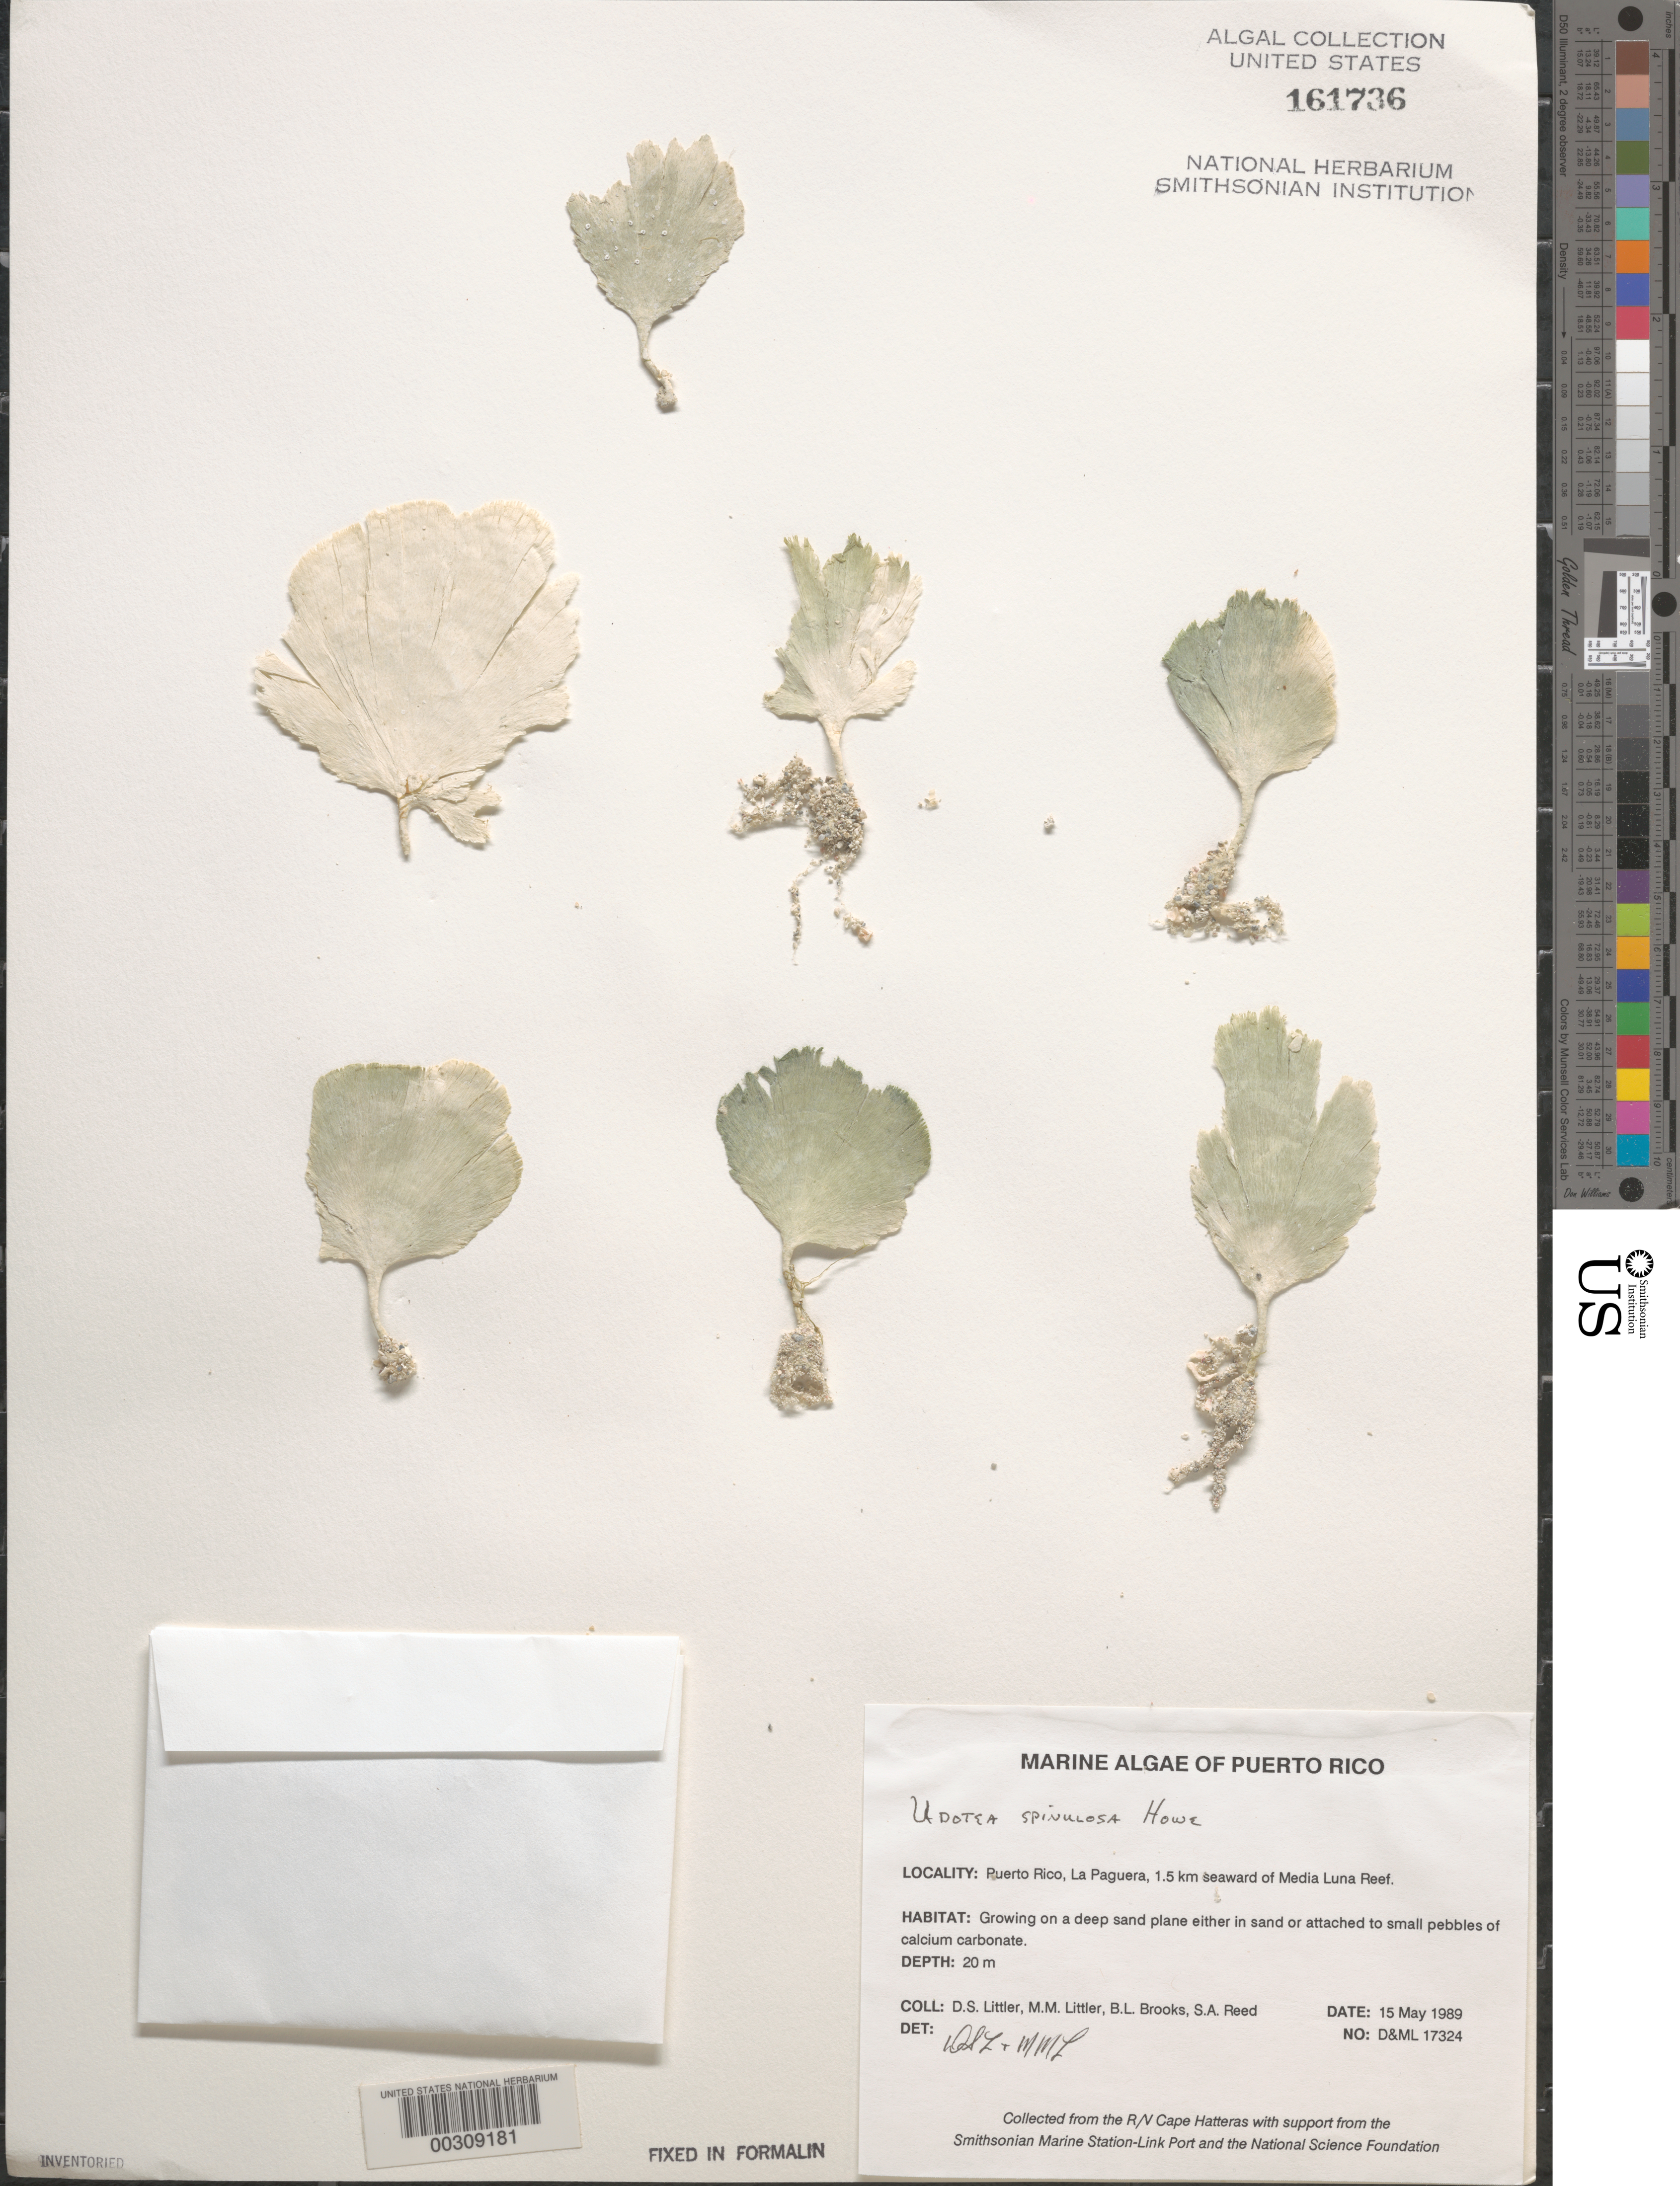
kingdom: Plantae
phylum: Chlorophyta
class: Ulvophyceae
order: Bryopsidales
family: Udoteaceae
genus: Udotea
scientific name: Udotea spinulosa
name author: M. Howe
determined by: Littler, D. S.; Littler, M. M.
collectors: D. S. Littler, M. M. Littler, B. Brooks & S. Reed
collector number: D&ML 17324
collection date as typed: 15 May 1989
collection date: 1989-05-15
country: Puerto Rico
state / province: Lajas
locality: La Parguera, 1.5 km seaward of Media Luna Reef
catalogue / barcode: US 161736